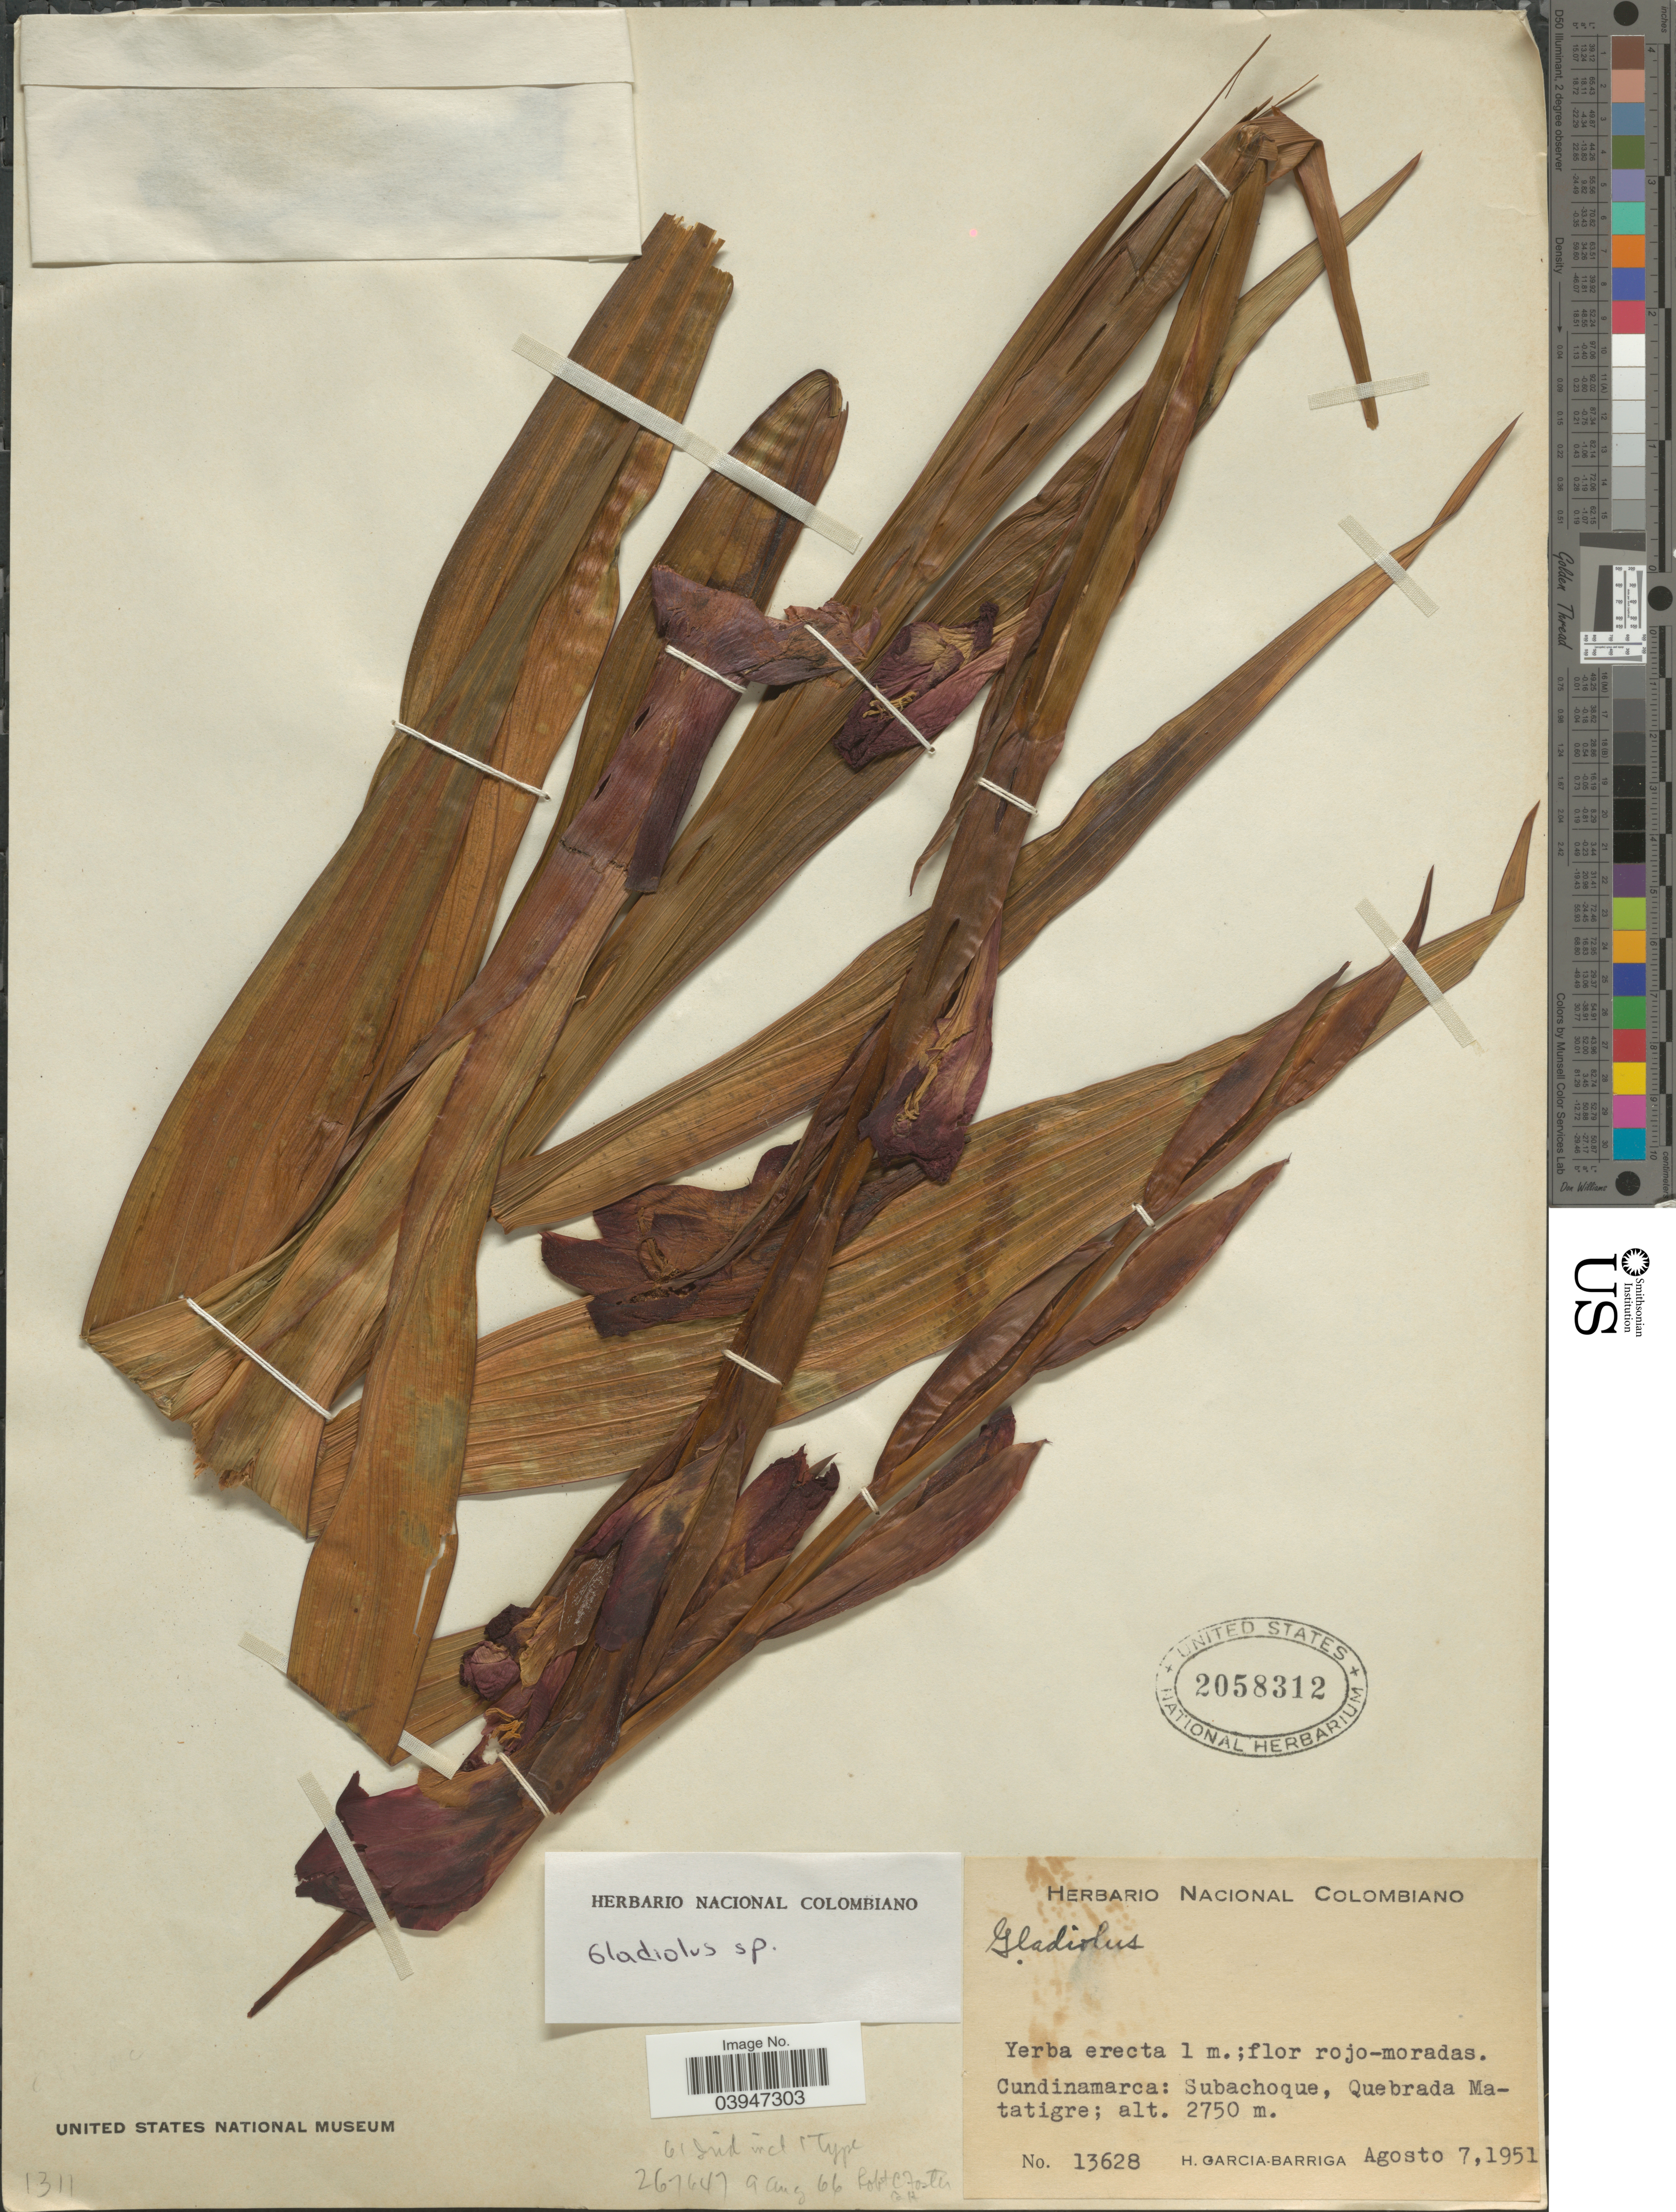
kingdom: Plantae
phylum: Tracheophyta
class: Liliopsida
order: Asparagales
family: Iridaceae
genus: Gladiolus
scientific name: Gladiolus sp.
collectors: H. García Barriga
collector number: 13628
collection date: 1951-08-07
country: Colombia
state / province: Cundinamarca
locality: Subachoque, Quebrada Matatigre.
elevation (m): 2750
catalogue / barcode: US 2058312